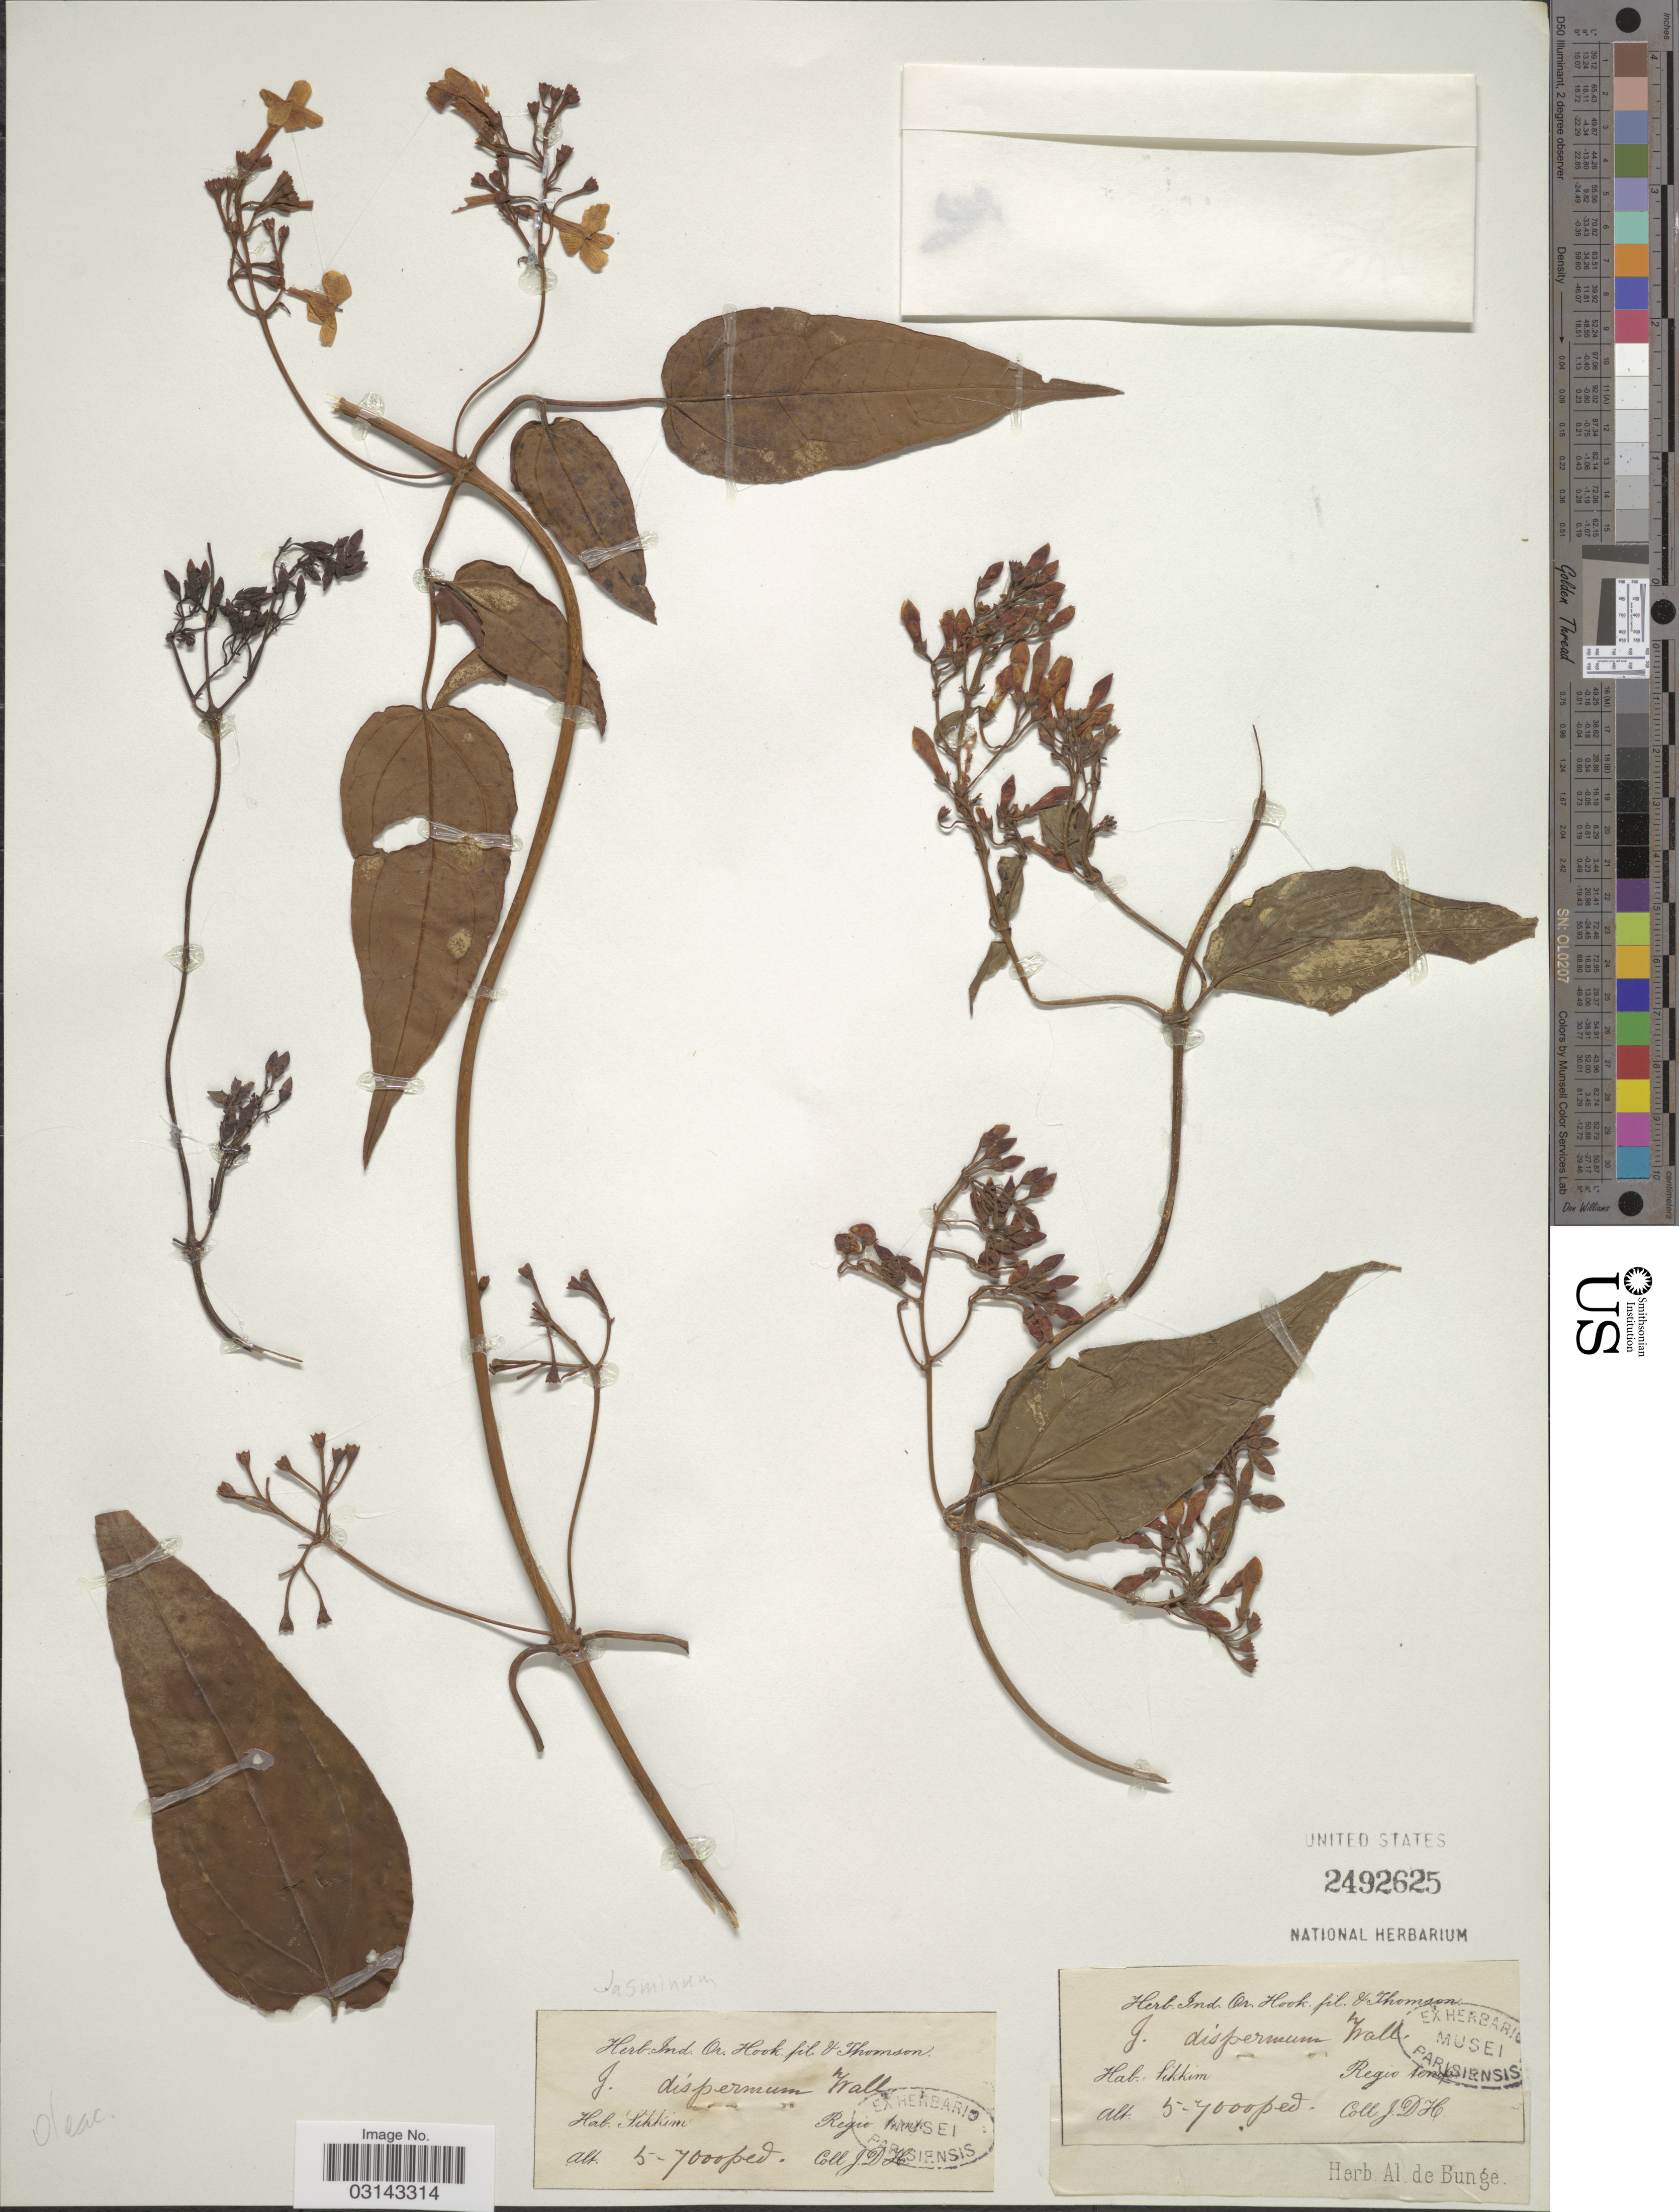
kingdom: Plantae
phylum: Tracheophyta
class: Magnoliopsida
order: Lamiales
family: Oleaceae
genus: Jasminum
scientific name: Jasminum dispermum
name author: Wall.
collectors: J. D. Hooker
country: India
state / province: Sikkim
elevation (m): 1524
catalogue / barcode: US 2492625